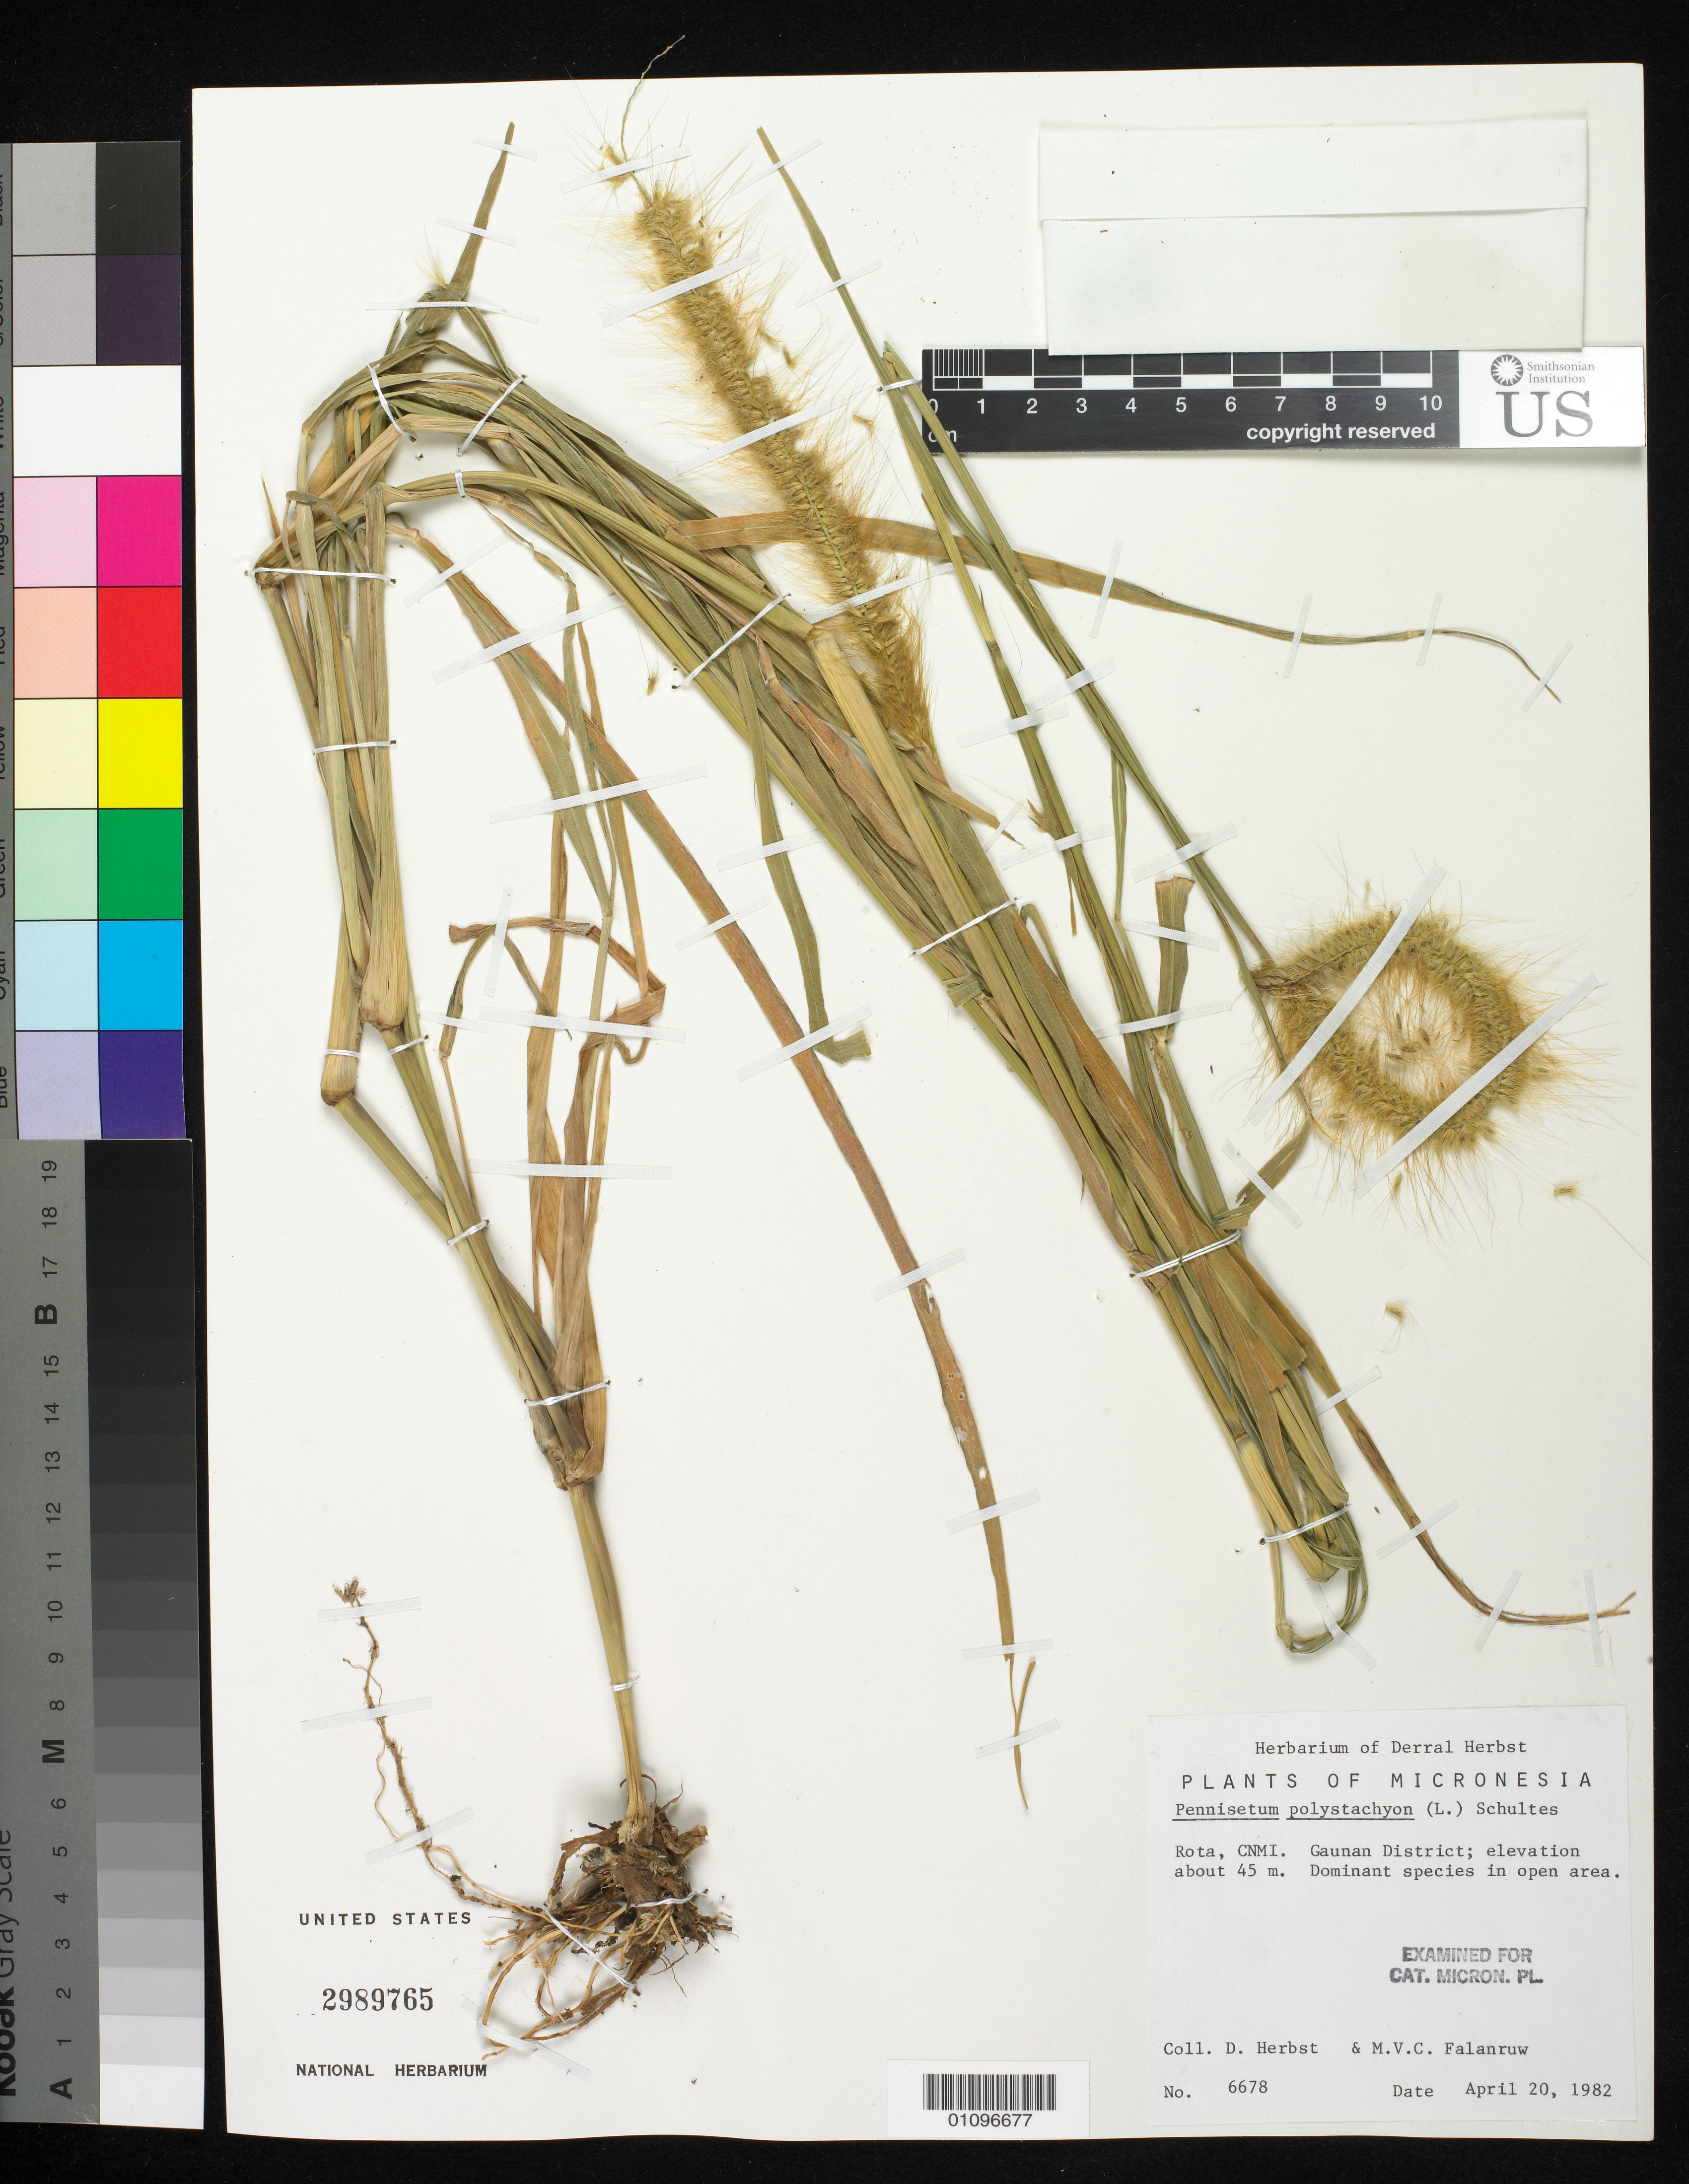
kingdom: Plantae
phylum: Tracheophyta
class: Liliopsida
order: Poales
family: Poaceae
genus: Cenchrus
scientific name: Cenchrus polystachios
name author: (L.) Morrone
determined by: Poaceae Reorganization Project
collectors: D. R. Herbst & M. V. Falanruw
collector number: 6678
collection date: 1982-04-20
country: Northern Mariana Islands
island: Rota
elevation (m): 45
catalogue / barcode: US 2989765